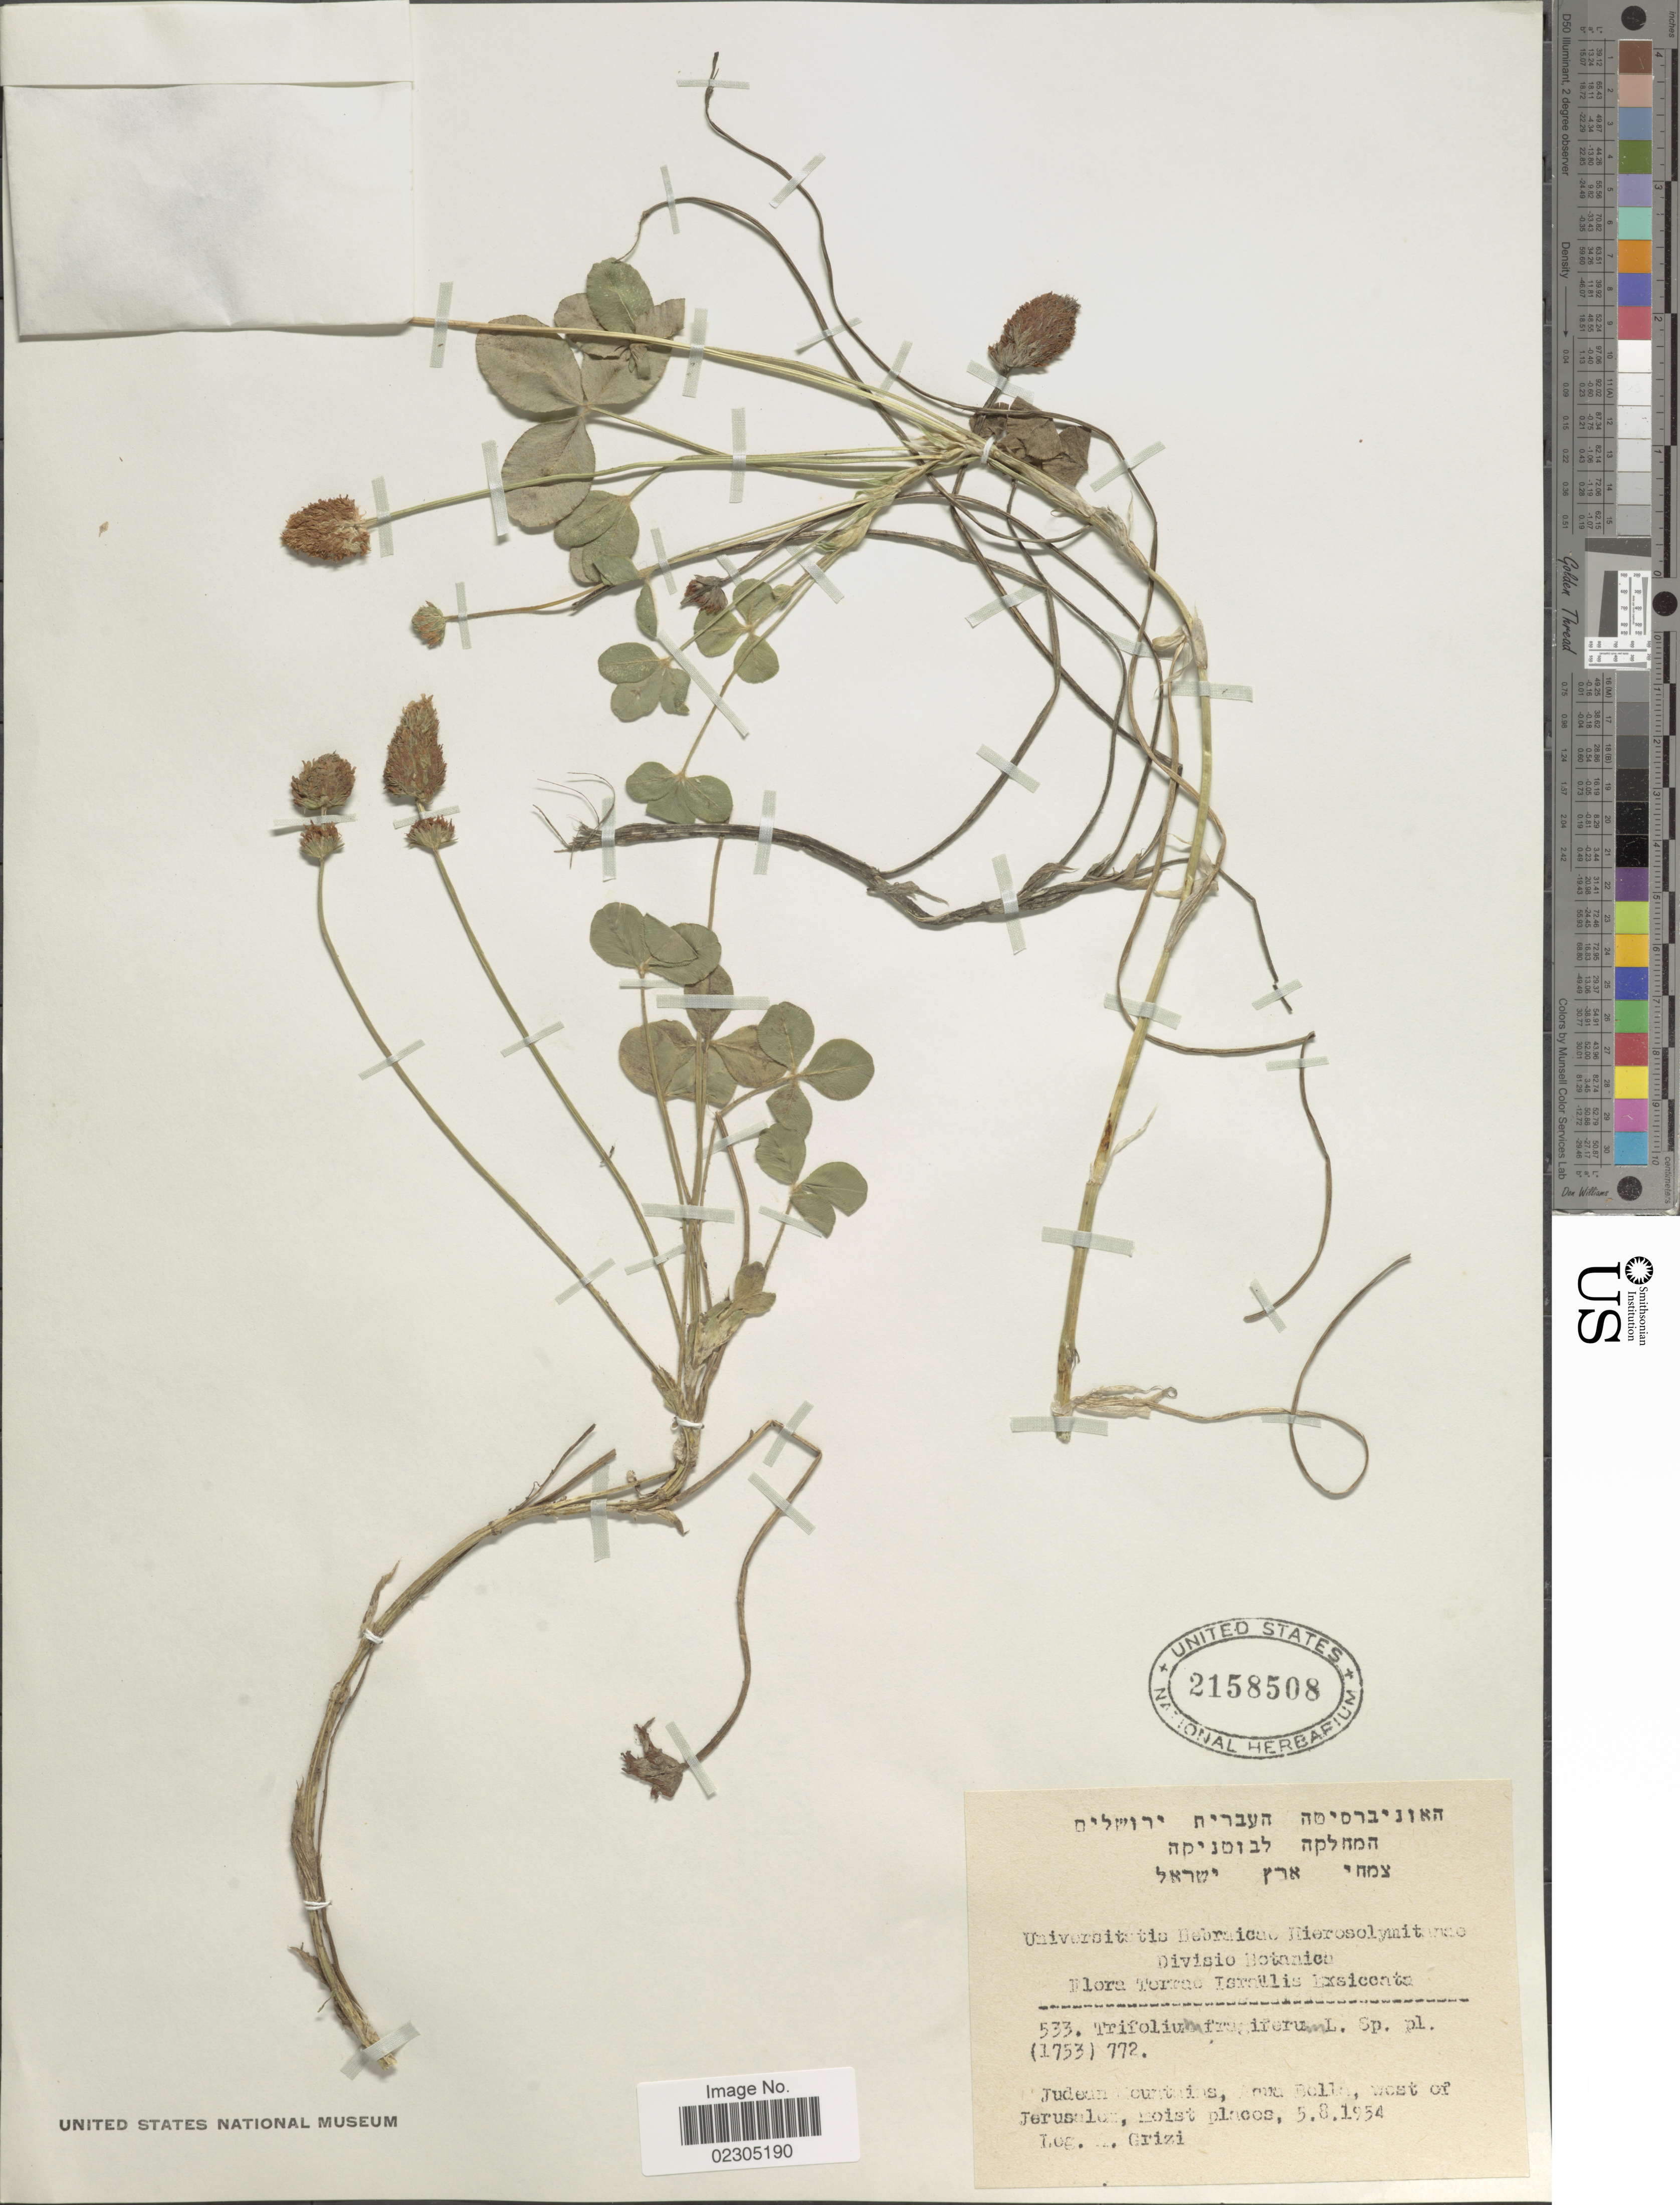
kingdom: Plantae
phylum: Tracheophyta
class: Magnoliopsida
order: Fabales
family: Fabaceae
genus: Trifolium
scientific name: Trifolium fragiferum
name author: L.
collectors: A. Grizi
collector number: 533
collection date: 1954-08-05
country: Israel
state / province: Jerusalem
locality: Terrae Israelis. Judean cun [illegible text], west of Jerusalem.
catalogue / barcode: US 2158508